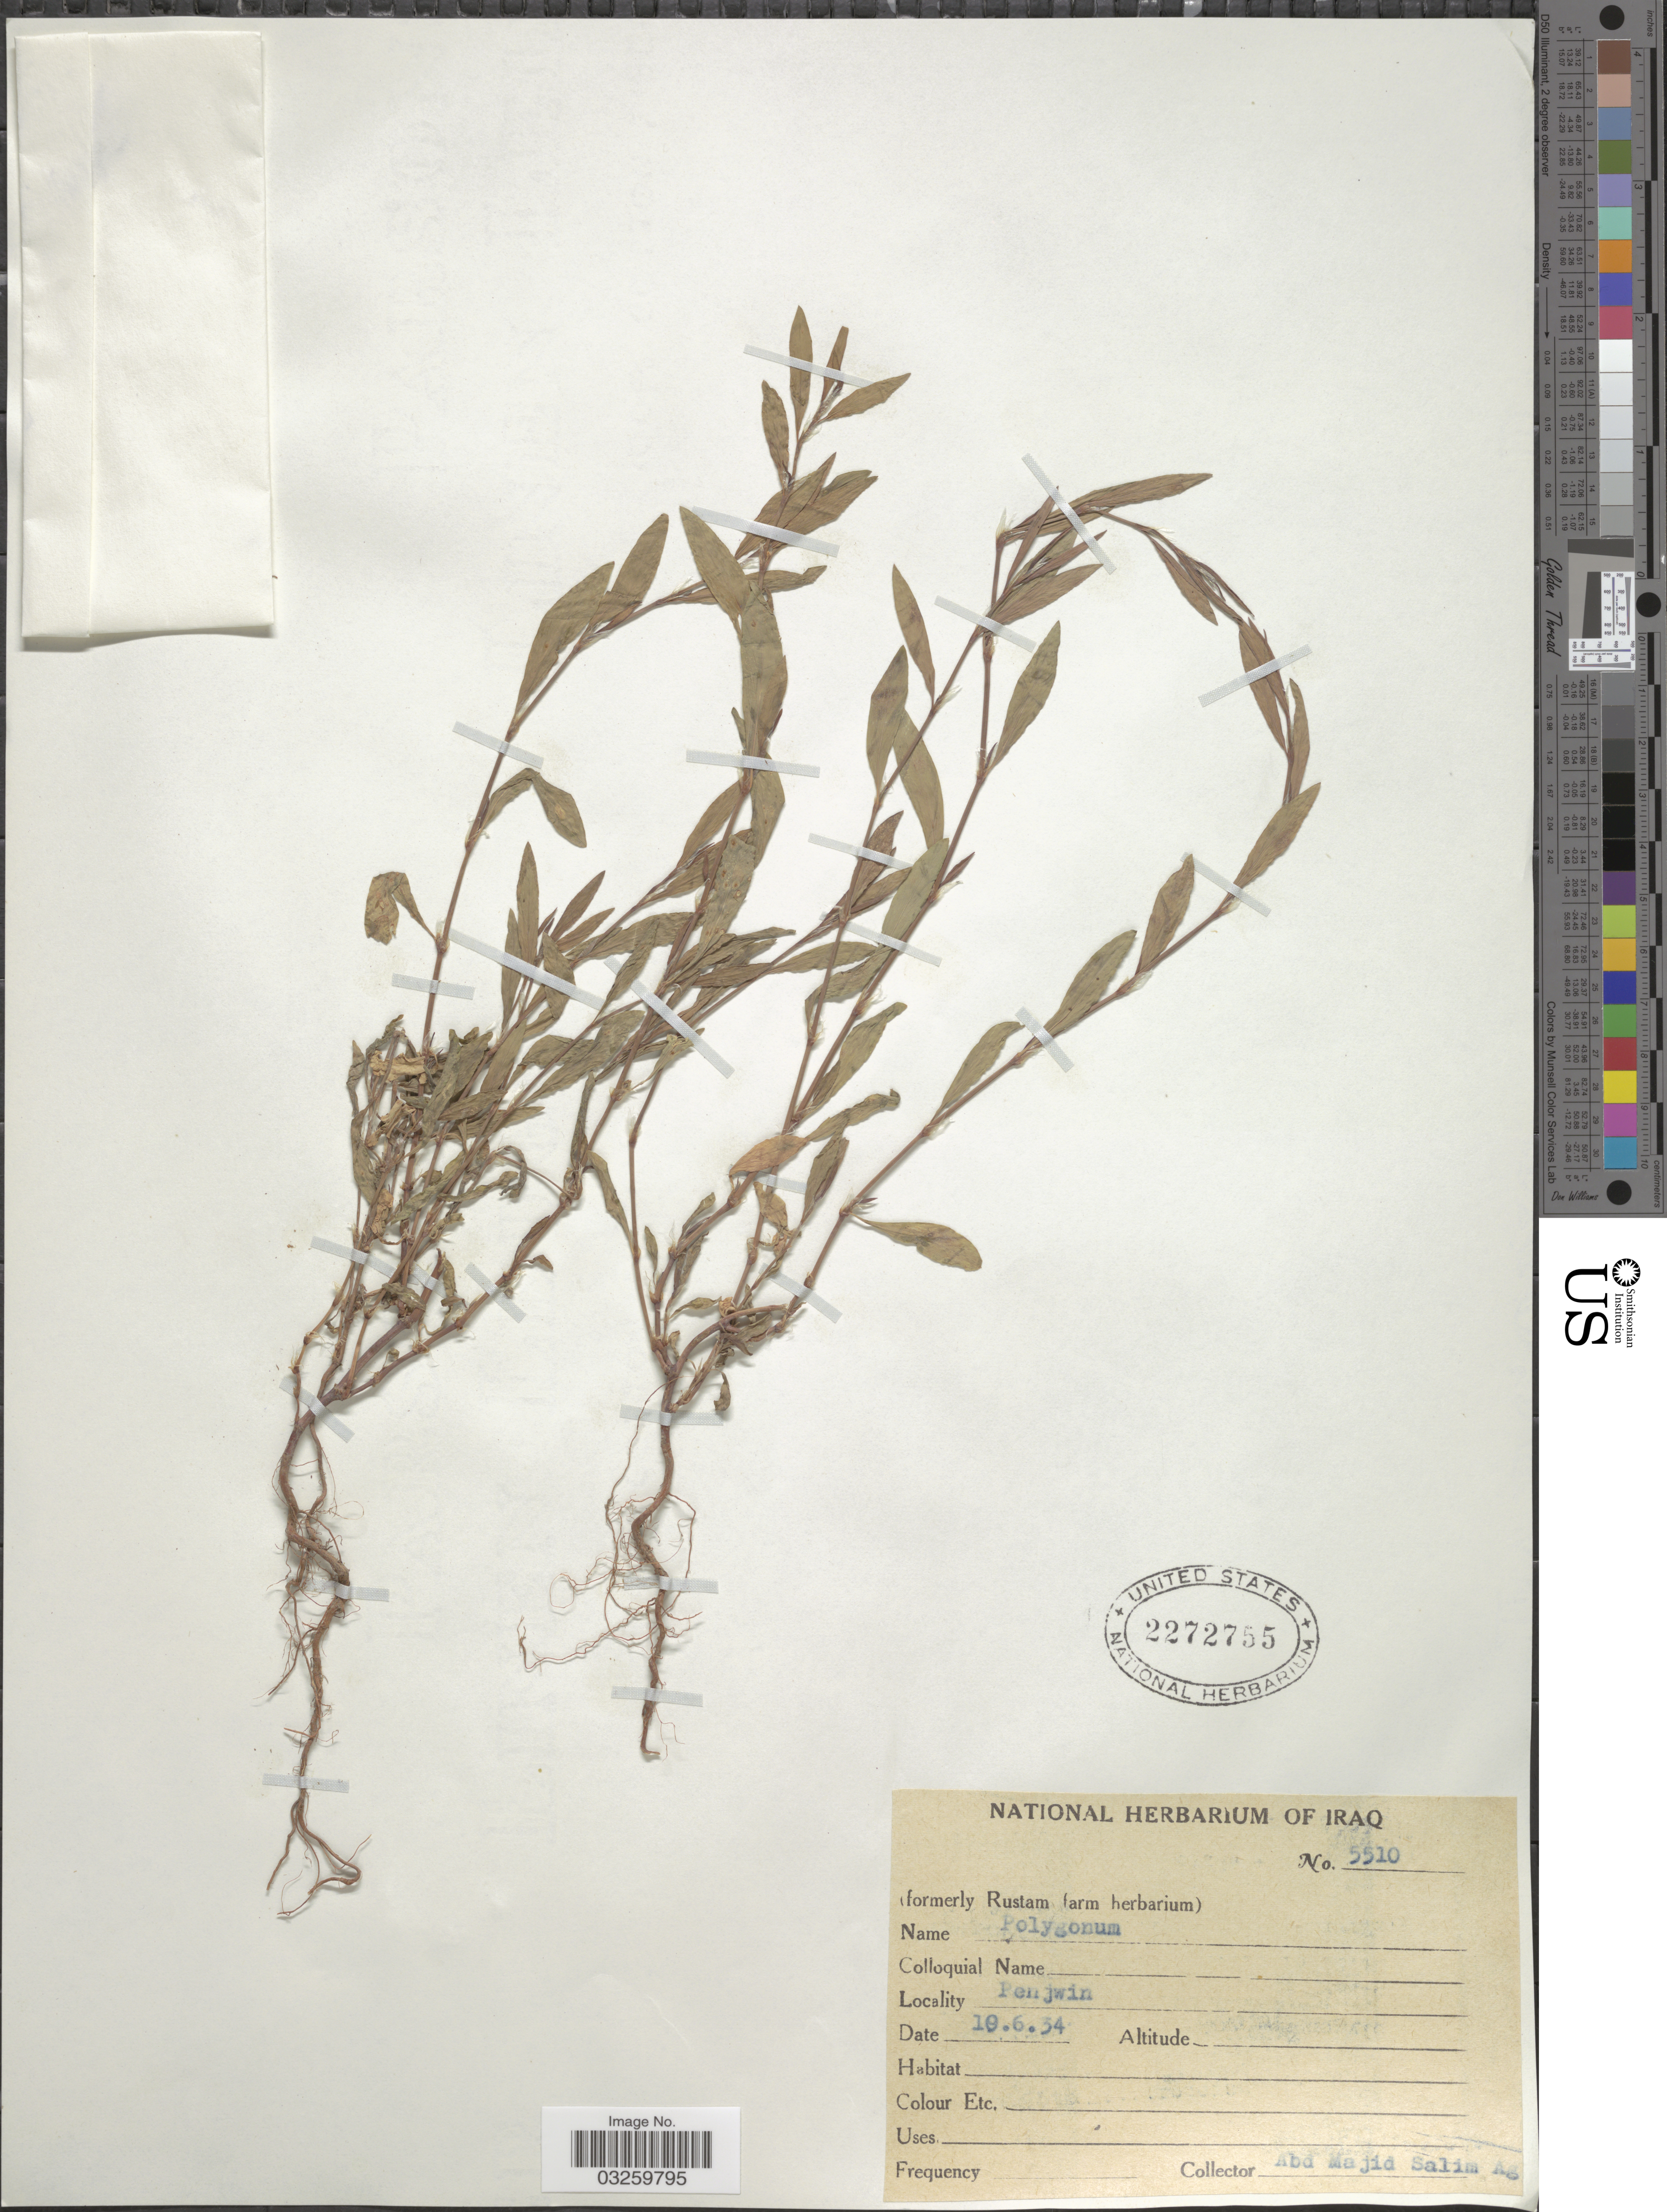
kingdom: Plantae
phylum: Tracheophyta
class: Magnoliopsida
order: Caryophyllales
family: Polygonaceae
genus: Polygonum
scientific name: Polygonum sp.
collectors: Abd Majid Salim Agha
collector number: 5510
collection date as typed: Transcribed d/m/y: 10/6/34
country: Iraq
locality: Penjwin.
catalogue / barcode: US 2272755